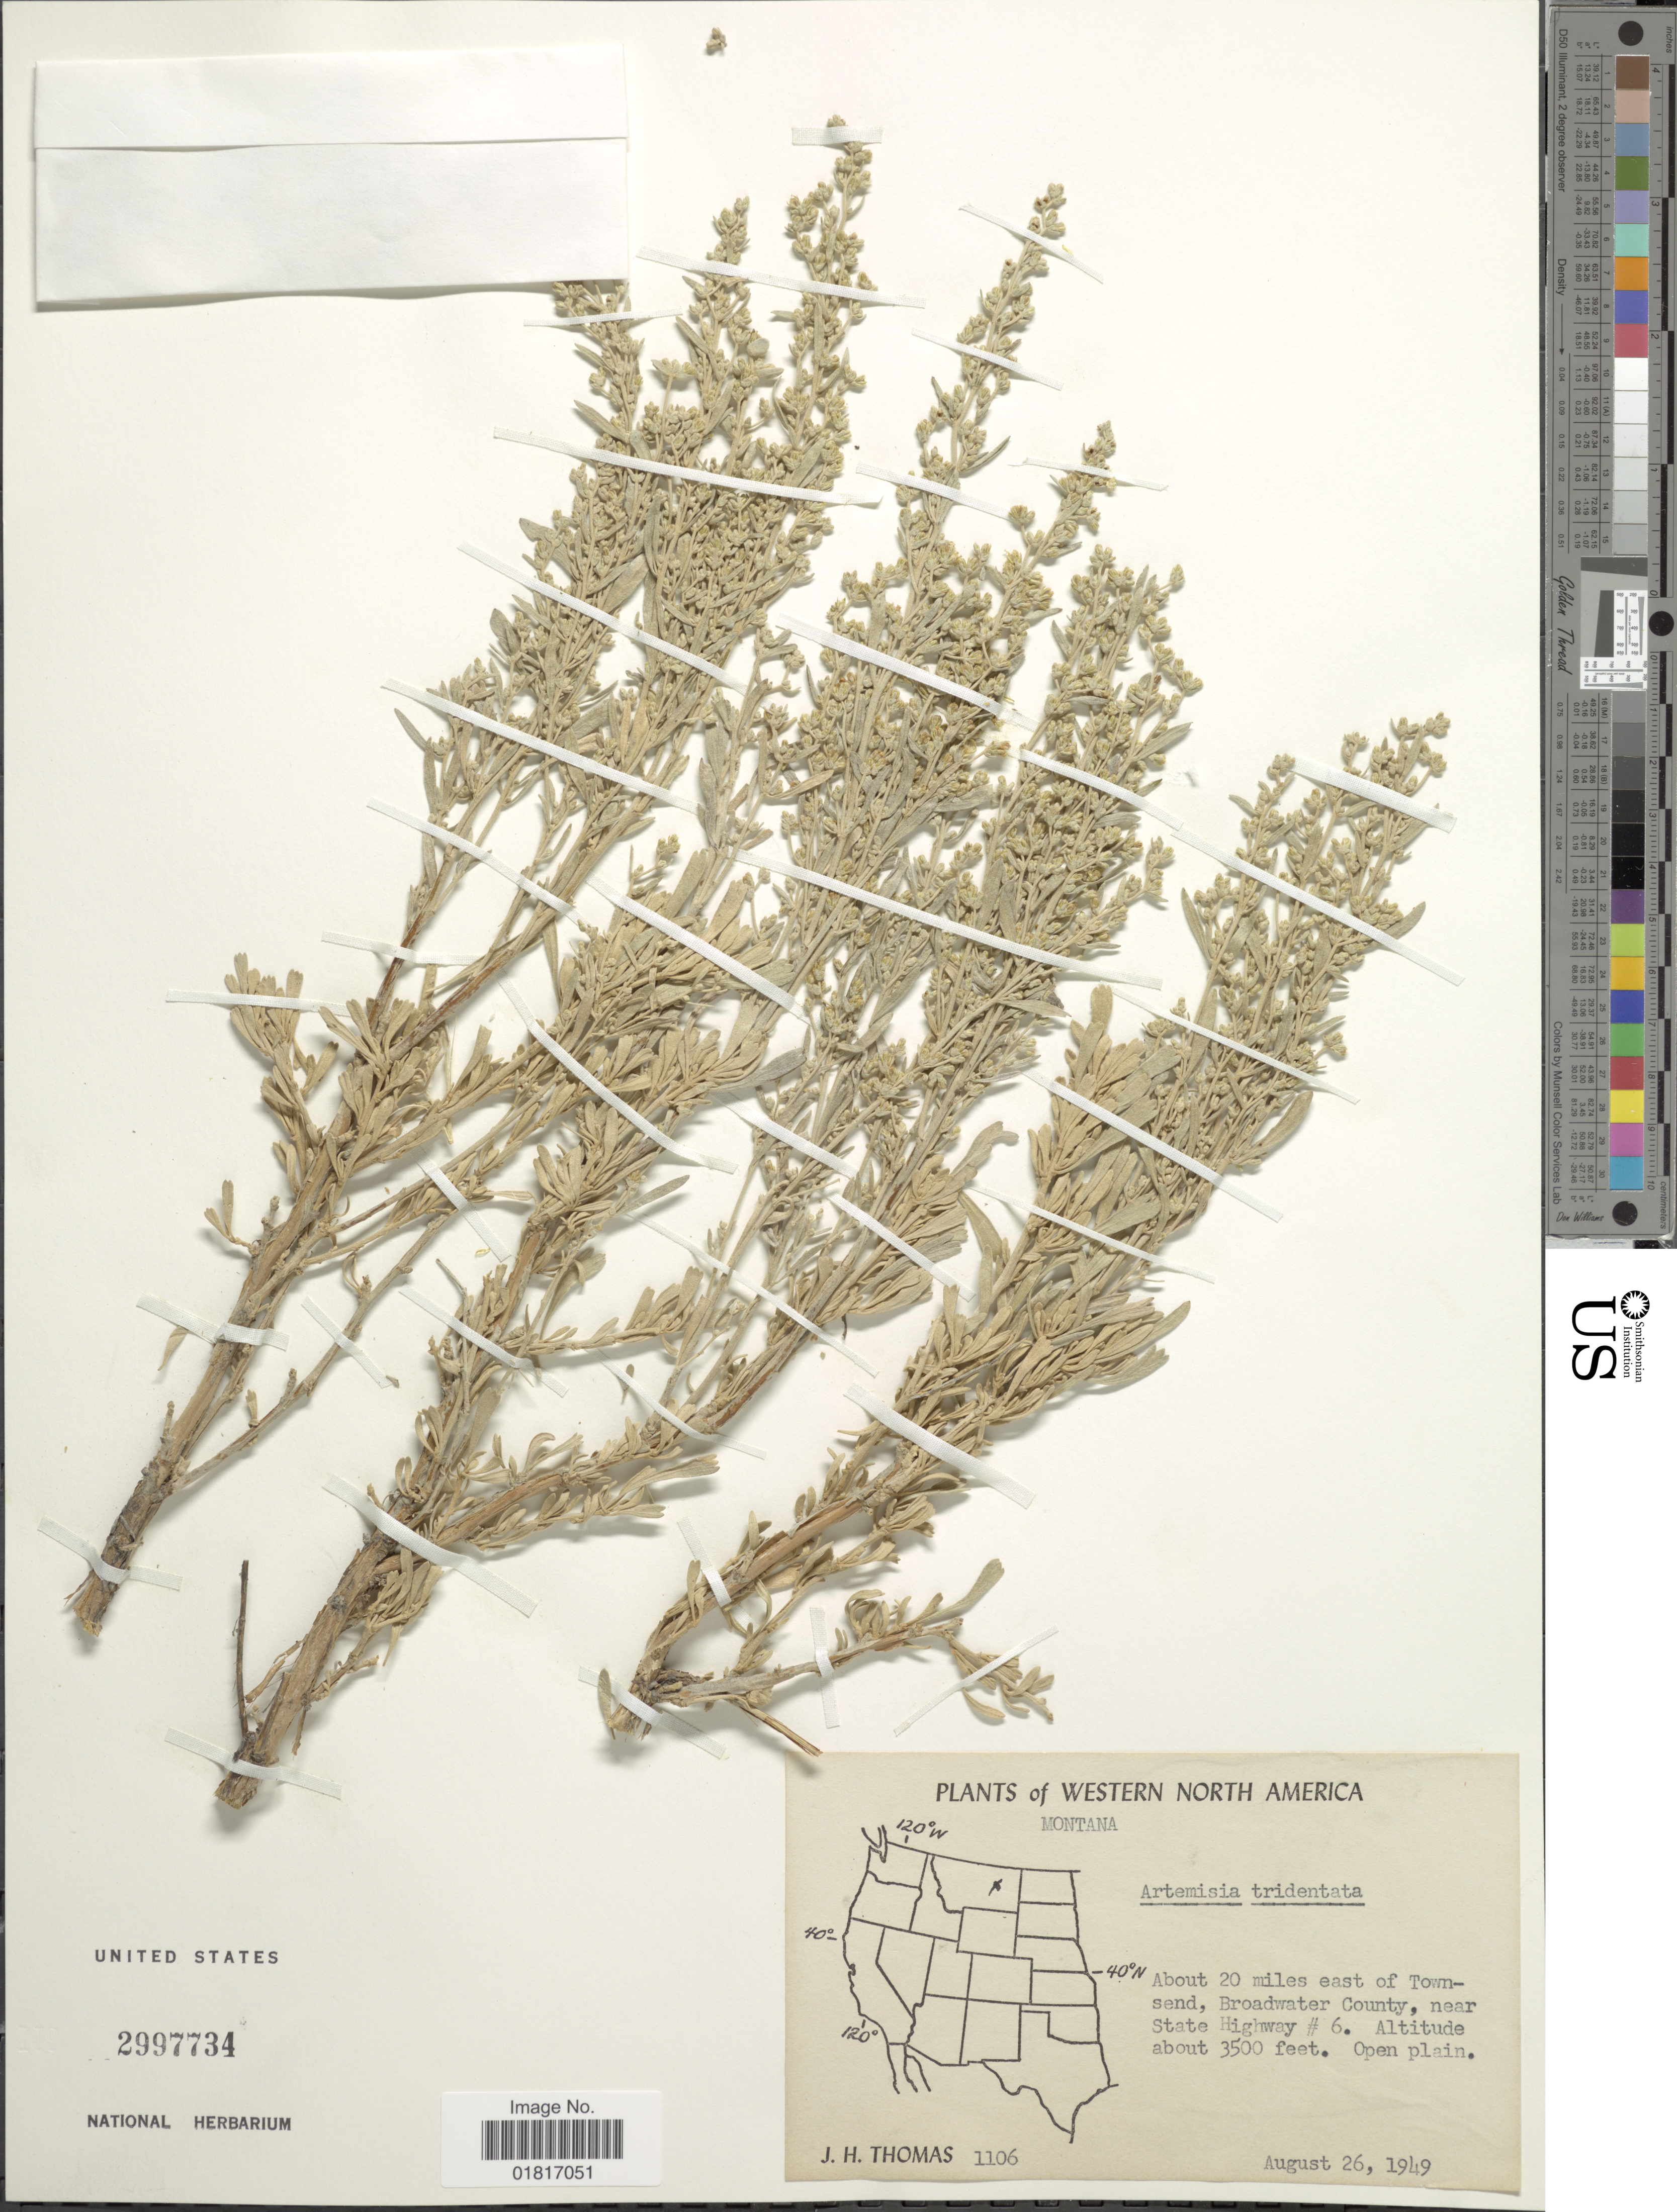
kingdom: Plantae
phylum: Tracheophyta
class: Magnoliopsida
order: Asterales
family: Asteraceae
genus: Artemisia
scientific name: Artemisia tridentata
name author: Nutt.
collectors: J. H. Thomas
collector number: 1106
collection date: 1949-08-26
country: United States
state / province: Montana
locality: Western North America, About 20 miles east of Townsend, Broadwater County, near Highway # 6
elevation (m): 1067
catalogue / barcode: US 2997734